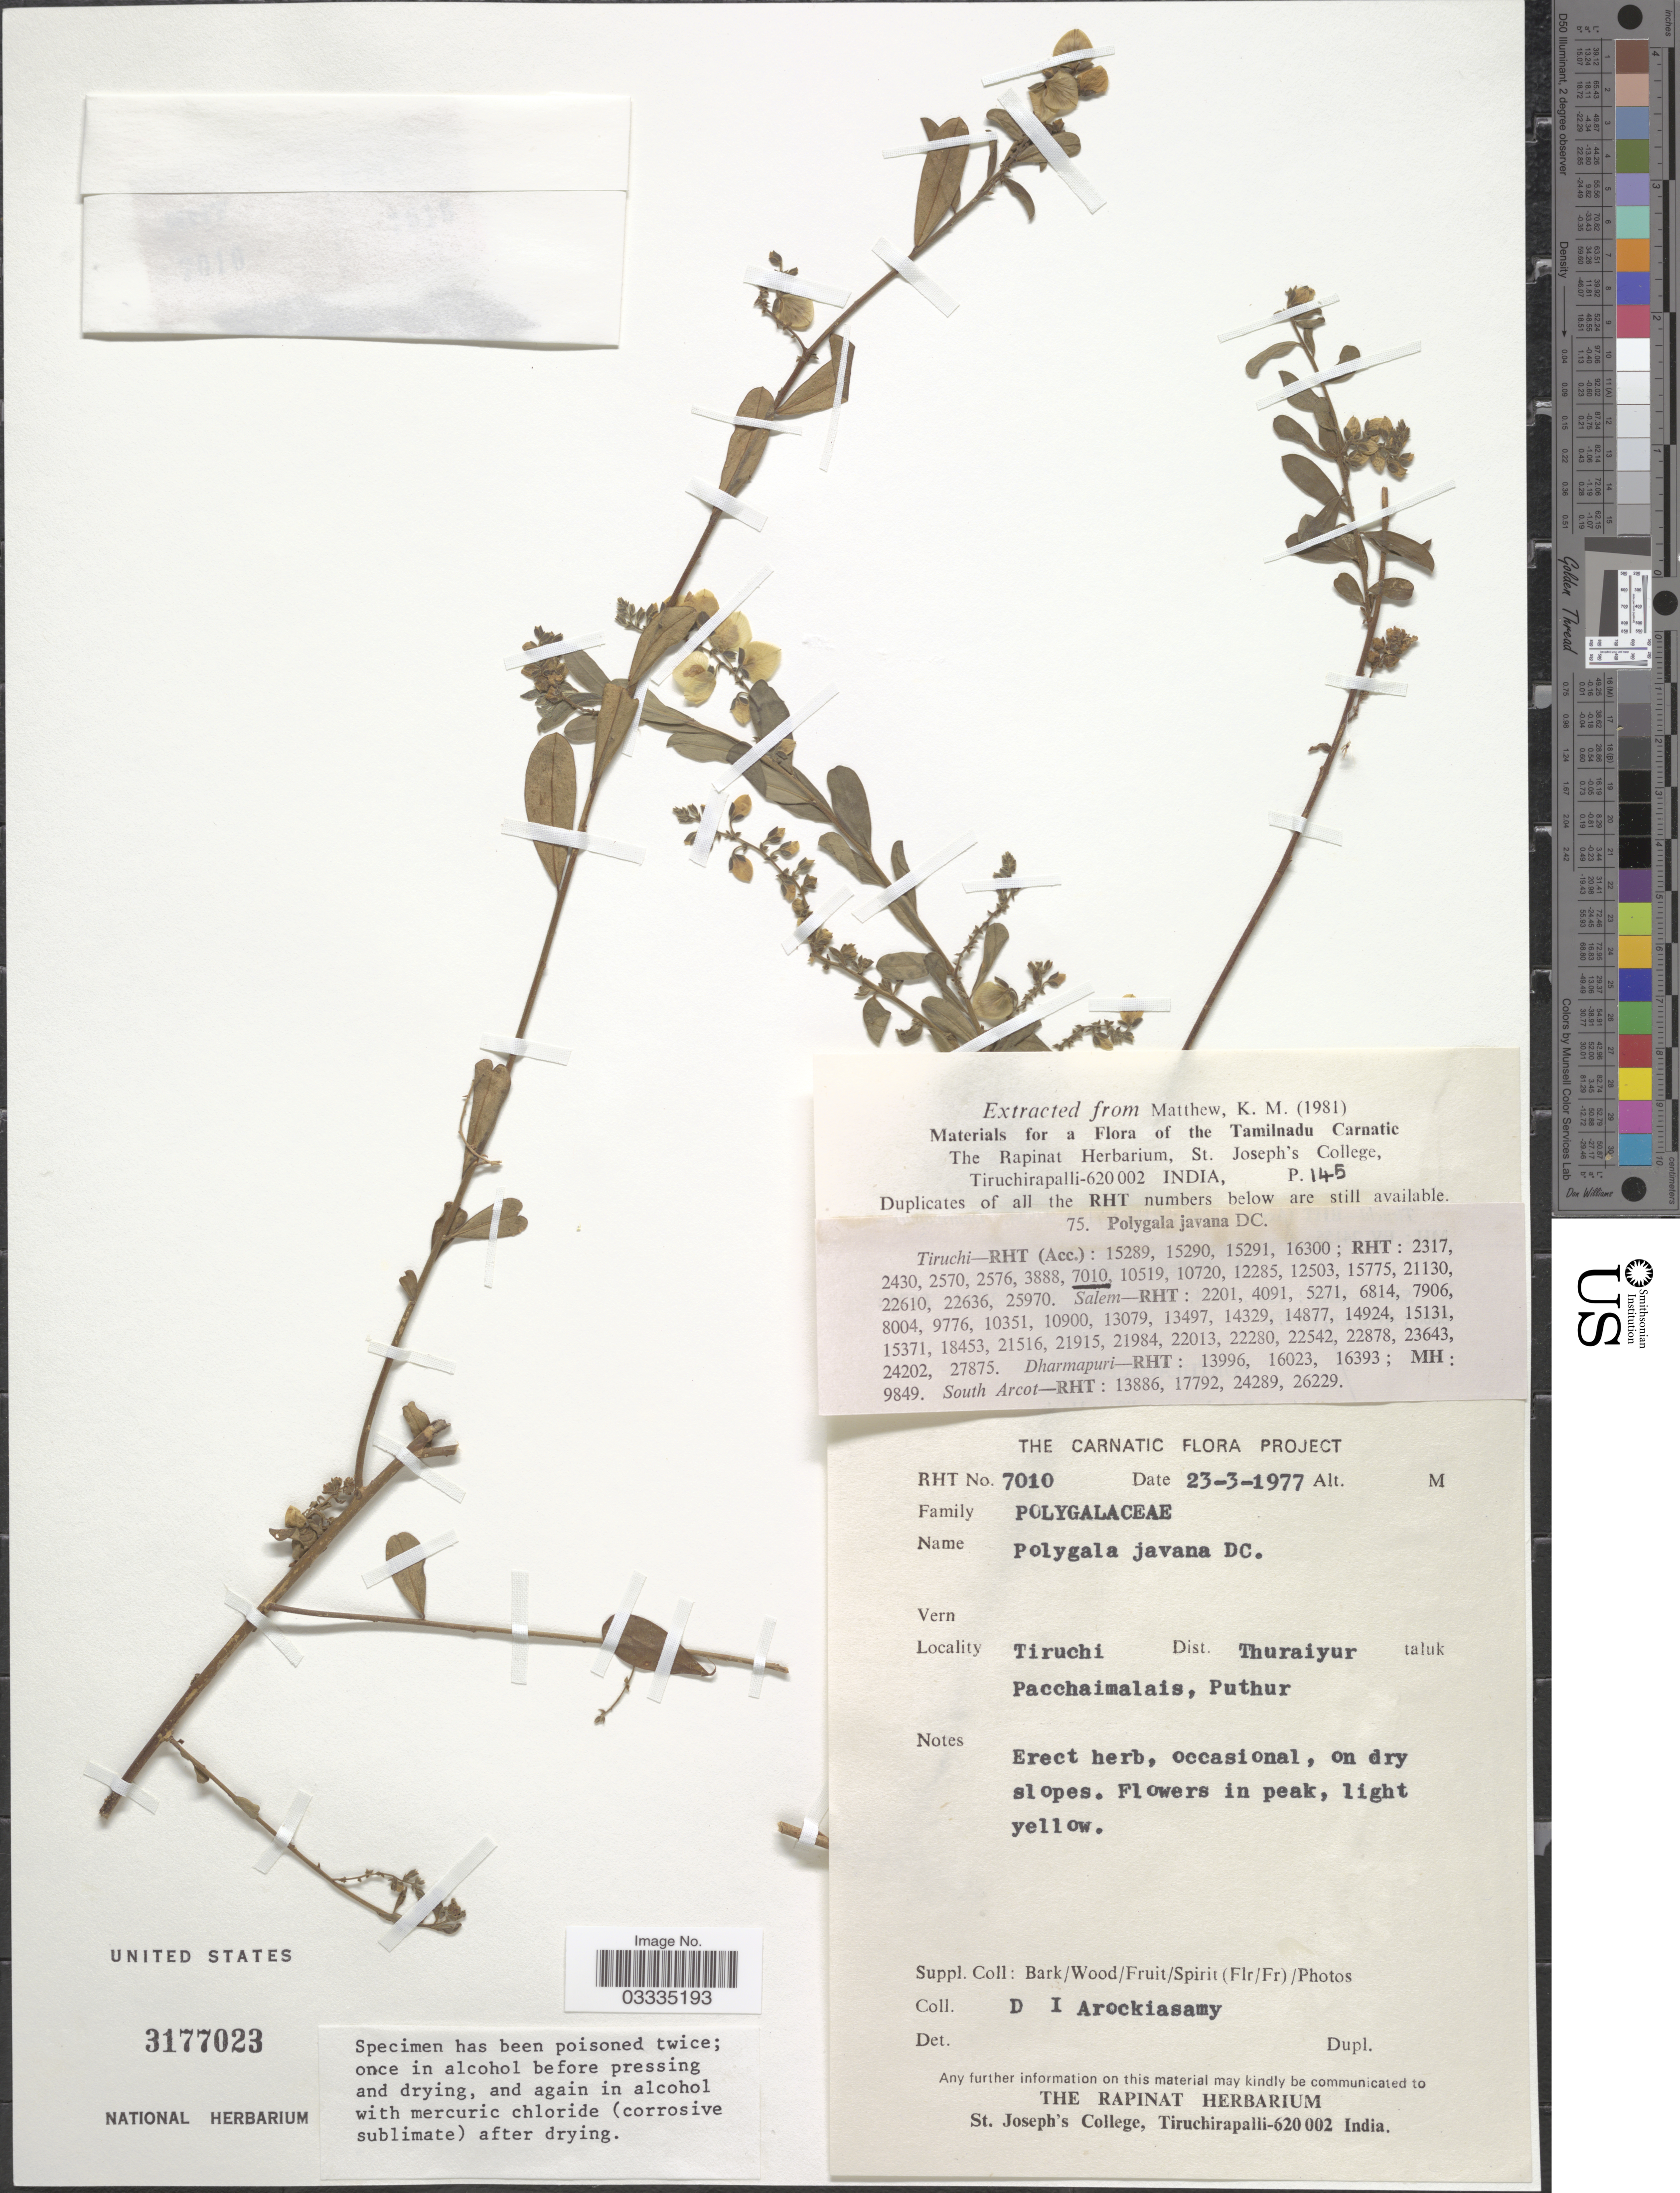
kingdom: Plantae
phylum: Tracheophyta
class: Magnoliopsida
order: Fabales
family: Polygalaceae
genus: Polygala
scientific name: Polygala javana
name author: DC.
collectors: D. Arockiasamy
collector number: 7010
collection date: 1977-03-23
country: India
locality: Tiruchi Dist. Thuraiyur taluk Pacchaimalais, Puthur.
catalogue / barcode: US 3177023